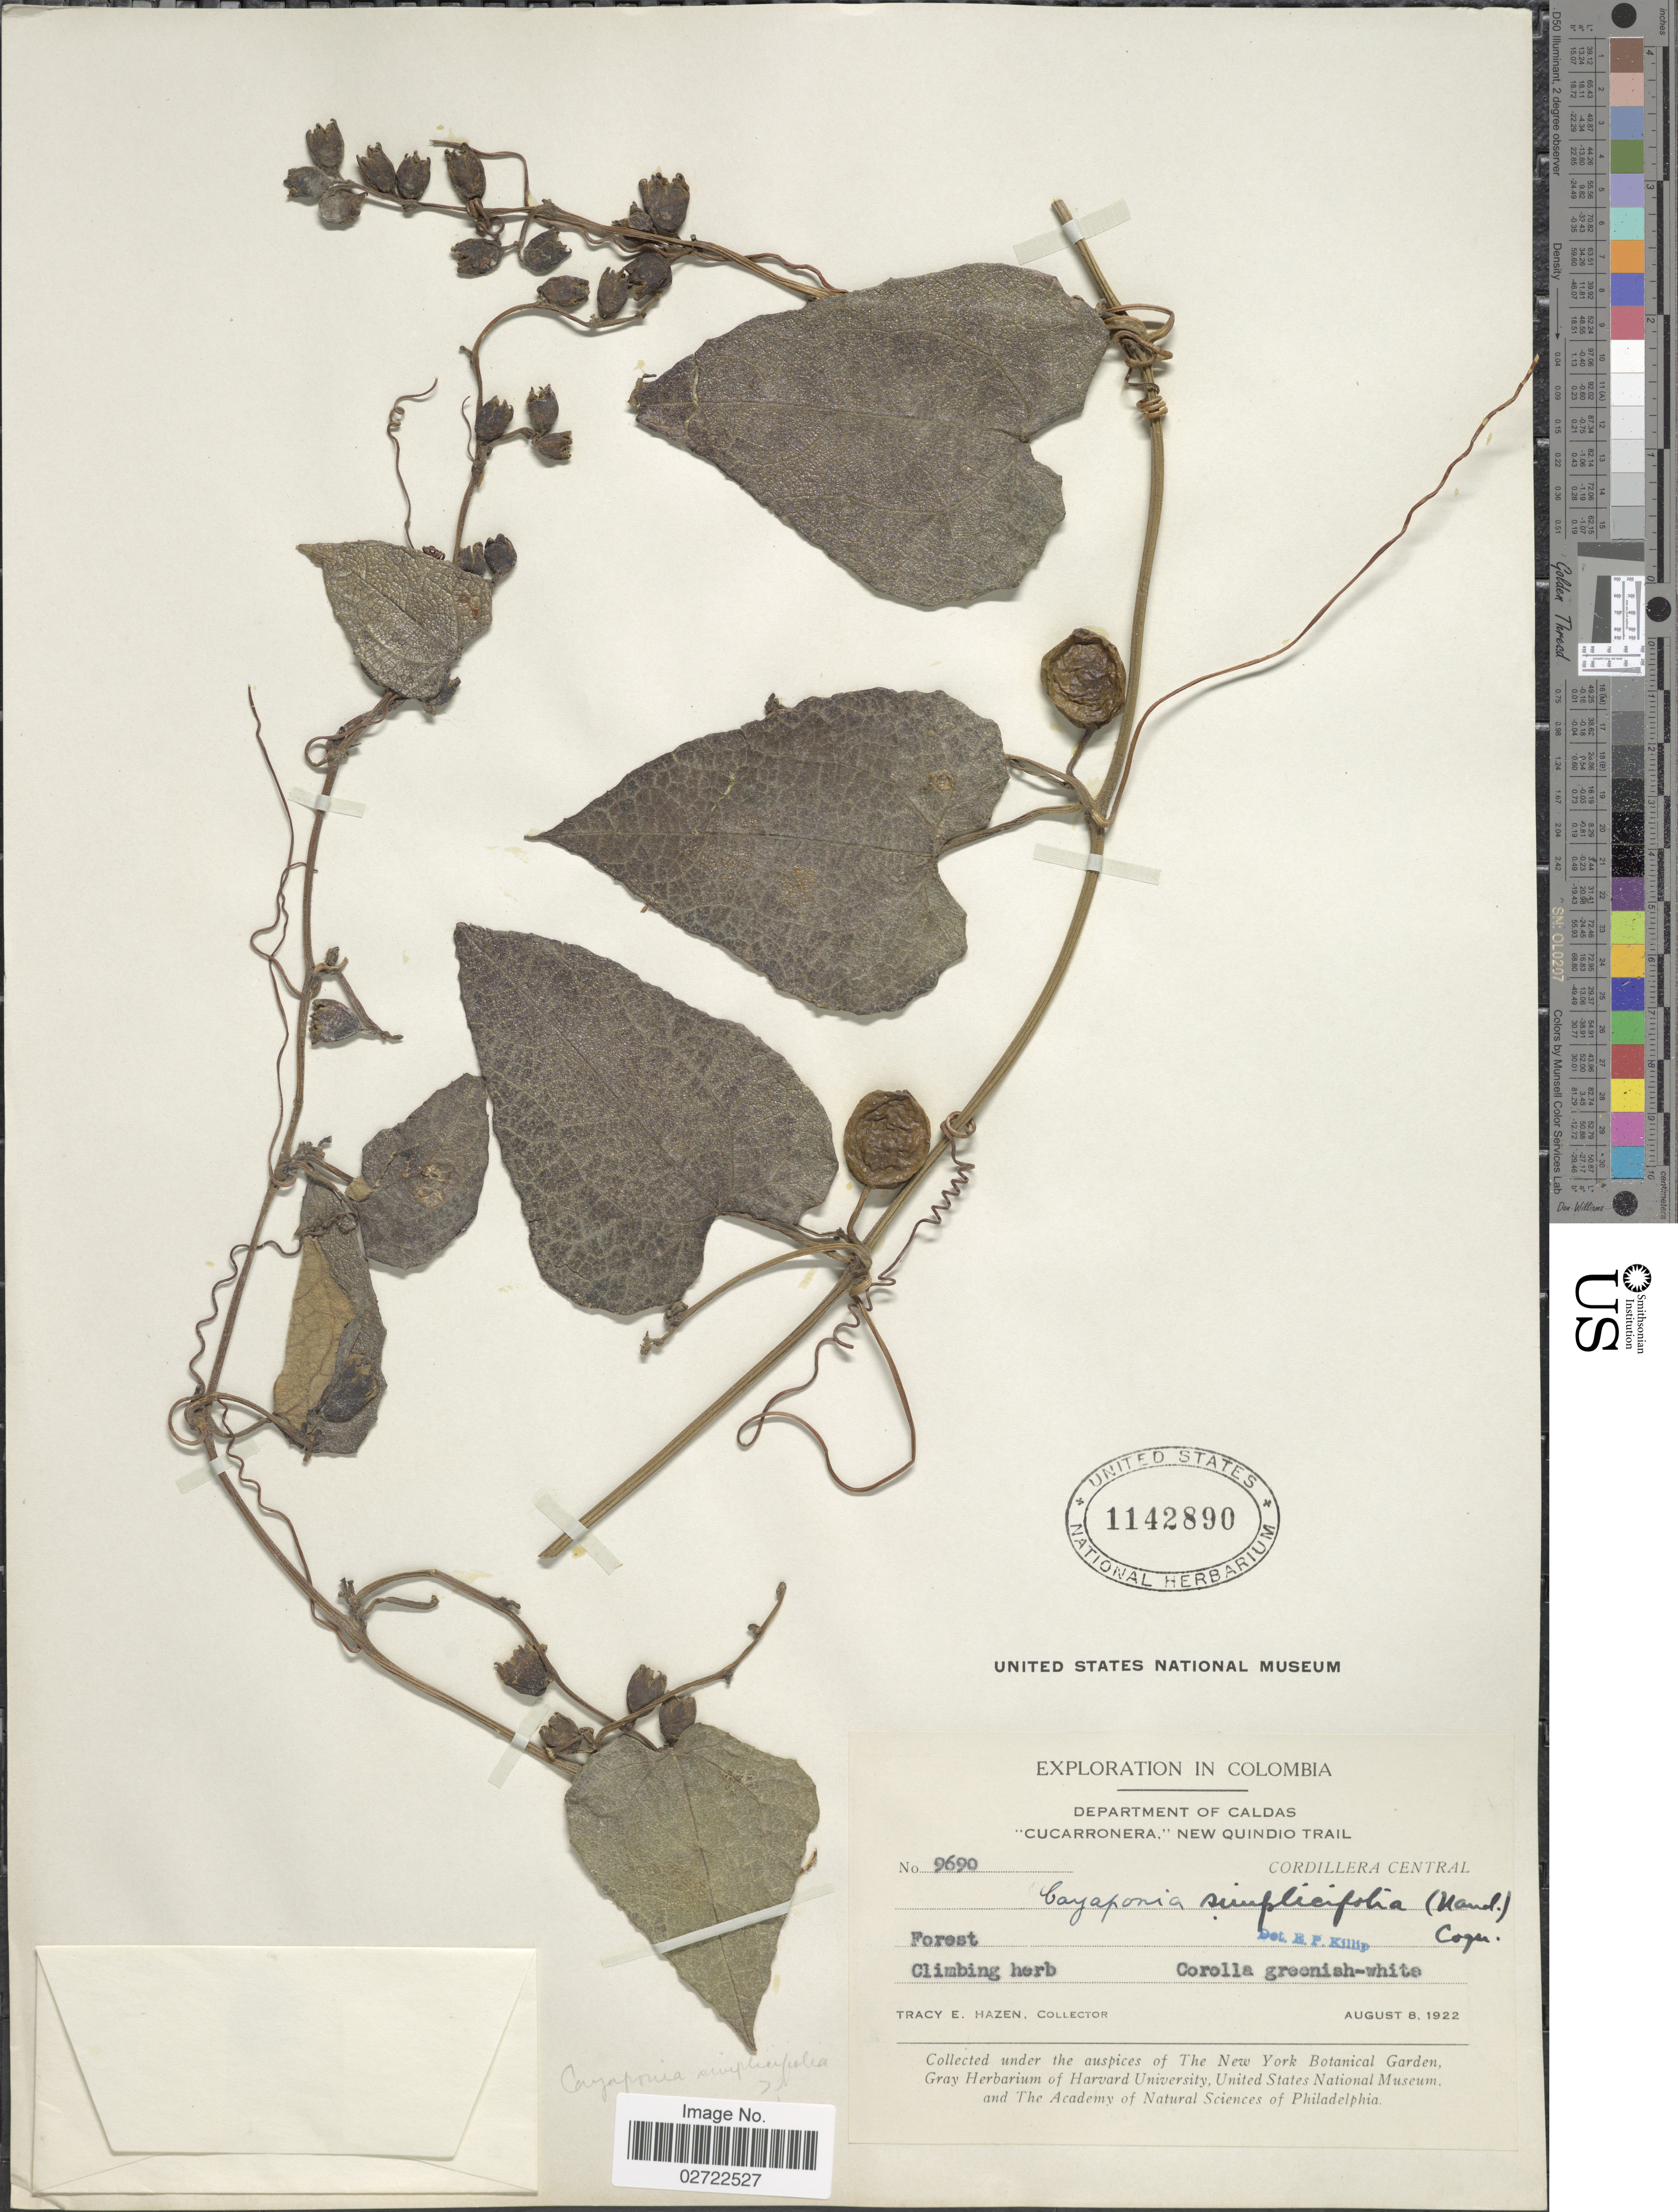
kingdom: Plantae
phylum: Tracheophyta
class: Magnoliopsida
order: Cucurbitales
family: Cucurbitaceae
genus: Cayaponia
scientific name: Cayaponia simplicifolia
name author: (Naudin) Cogn.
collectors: T. E. Hazen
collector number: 9690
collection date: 1922-08-08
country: Colombia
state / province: Caldas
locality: Department of Caldas. "Cucarronera," New Quindio Trail. Cordillera Central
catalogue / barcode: US 1142890